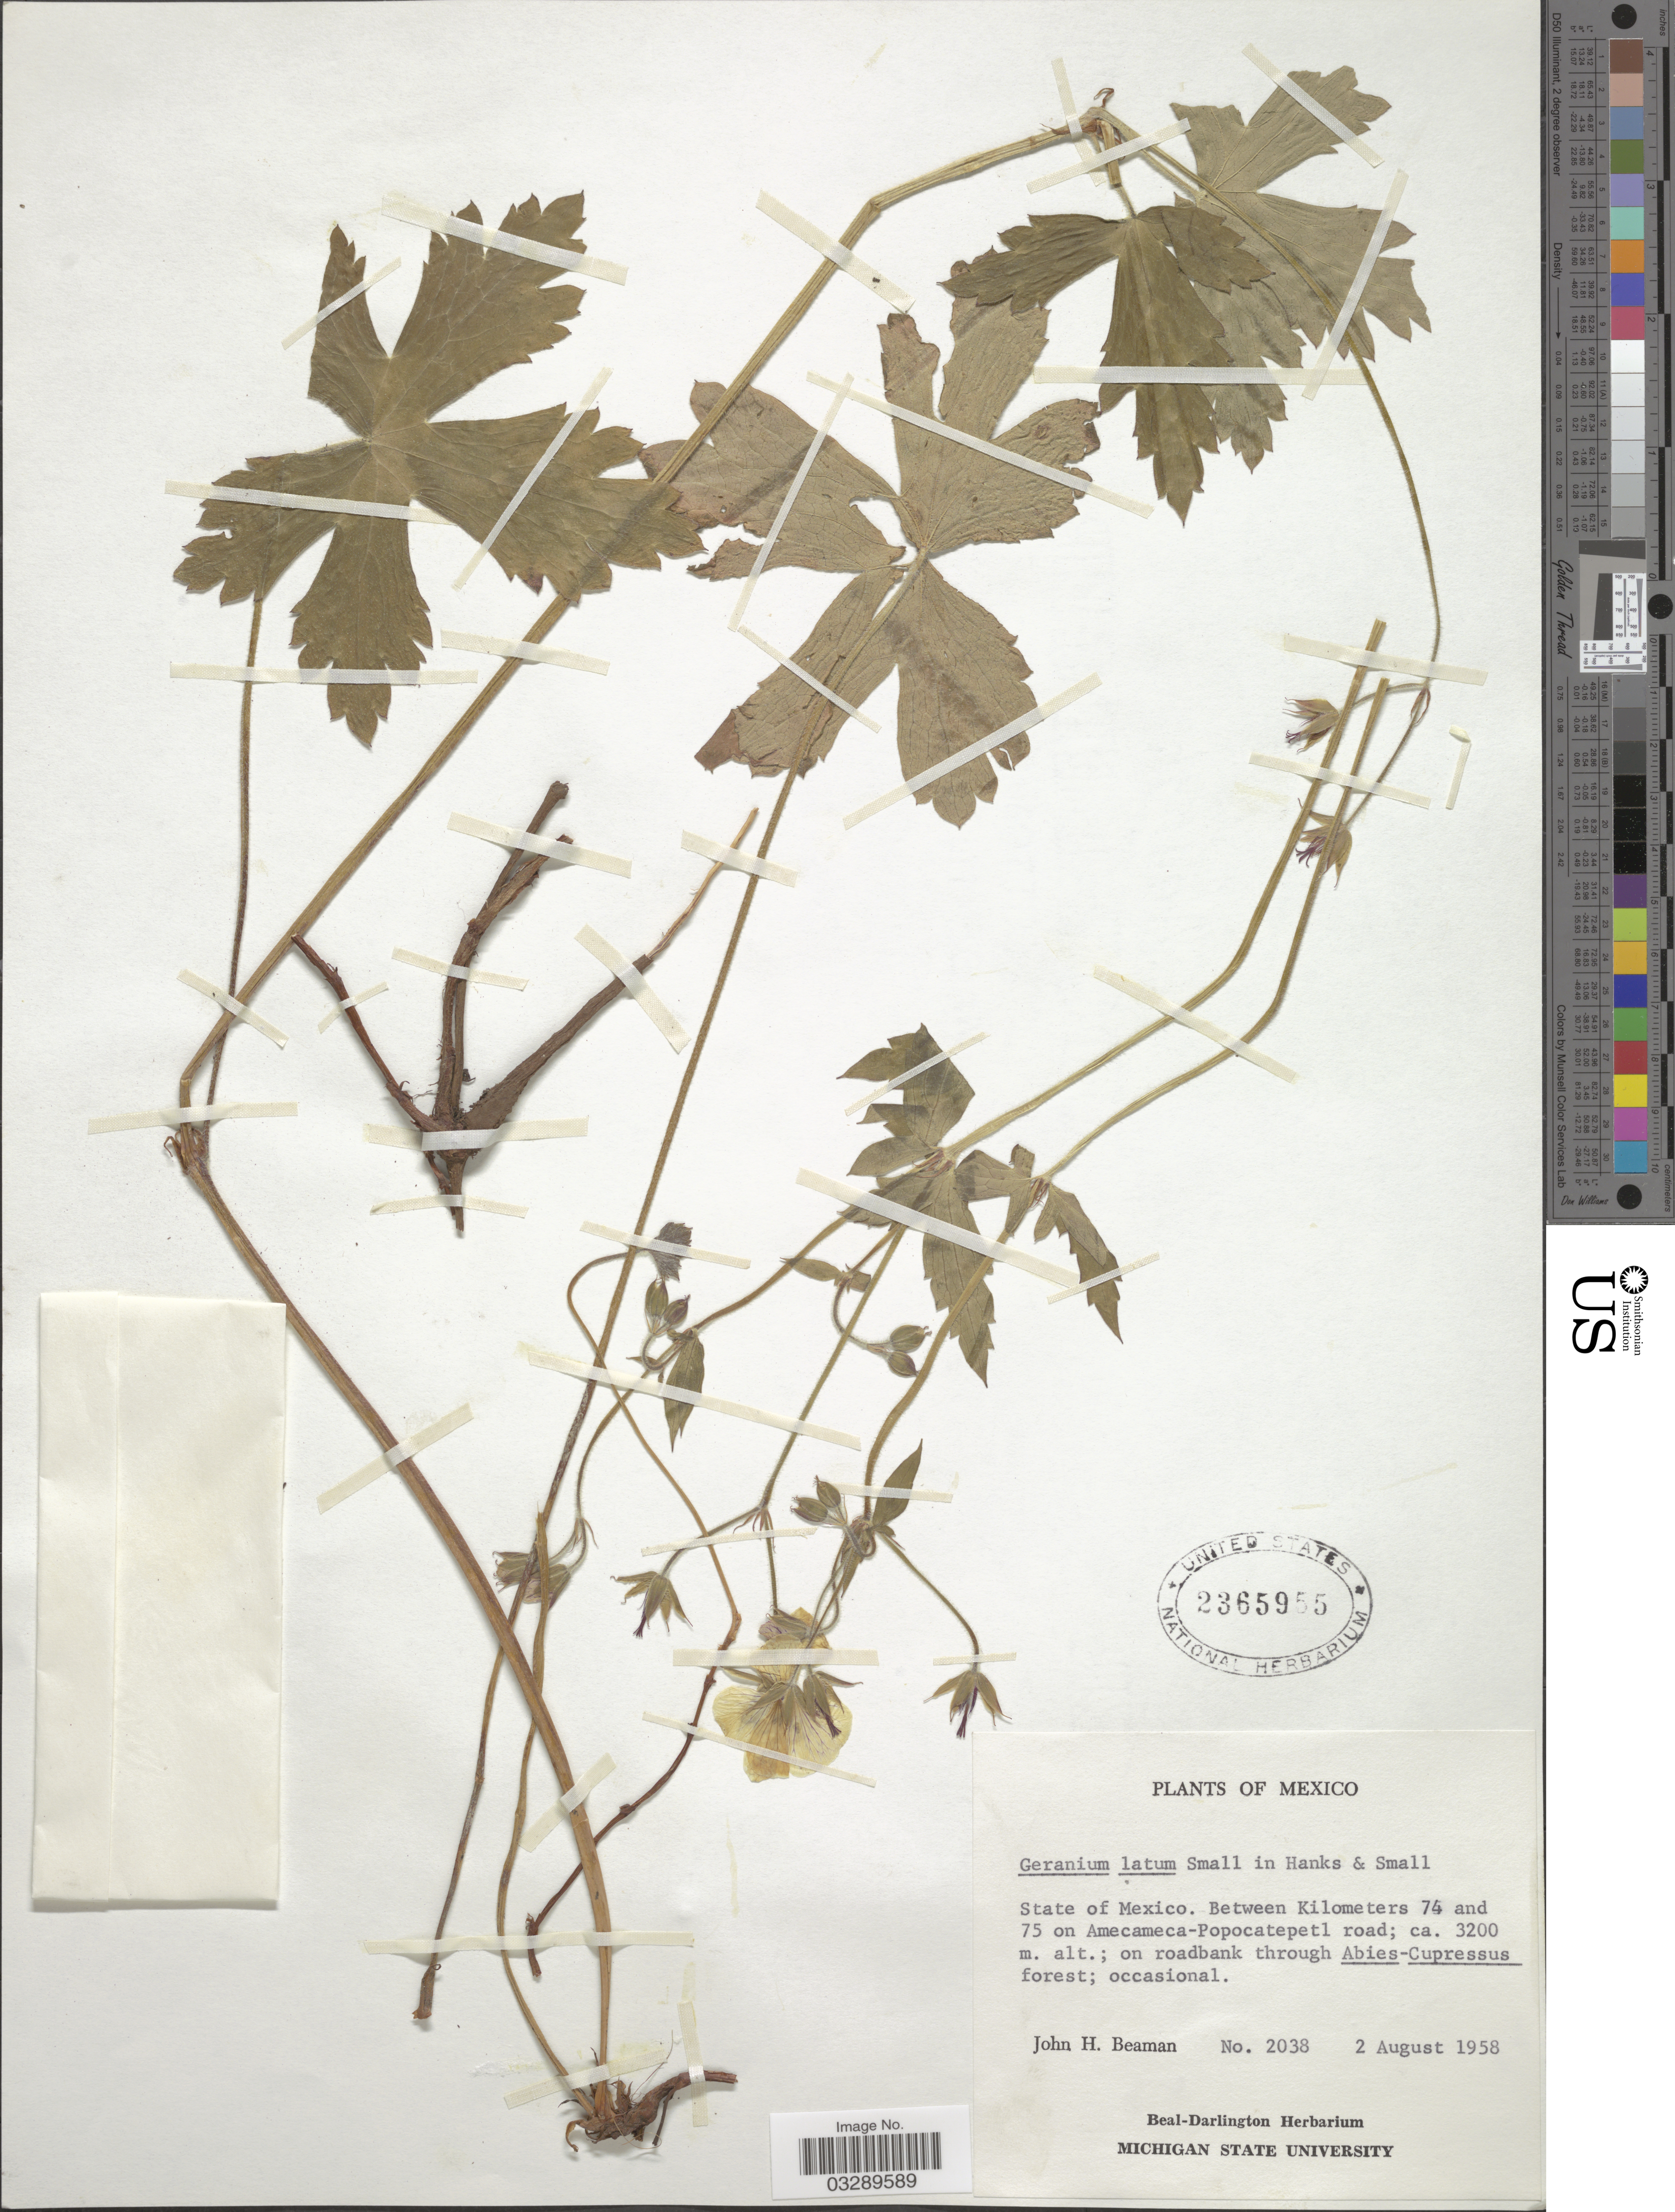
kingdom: Plantae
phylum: Tracheophyta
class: Magnoliopsida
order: Geraniales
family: Geraniaceae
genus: Geranium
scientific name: Geranium latum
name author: Small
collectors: J. H. Beaman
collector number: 2038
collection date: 1958-08-02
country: Mexico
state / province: México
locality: State of Mexico. Between Kilometers 74 and 75 on Amecameca-Popocatepetl road.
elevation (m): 3200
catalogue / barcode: US 2365955